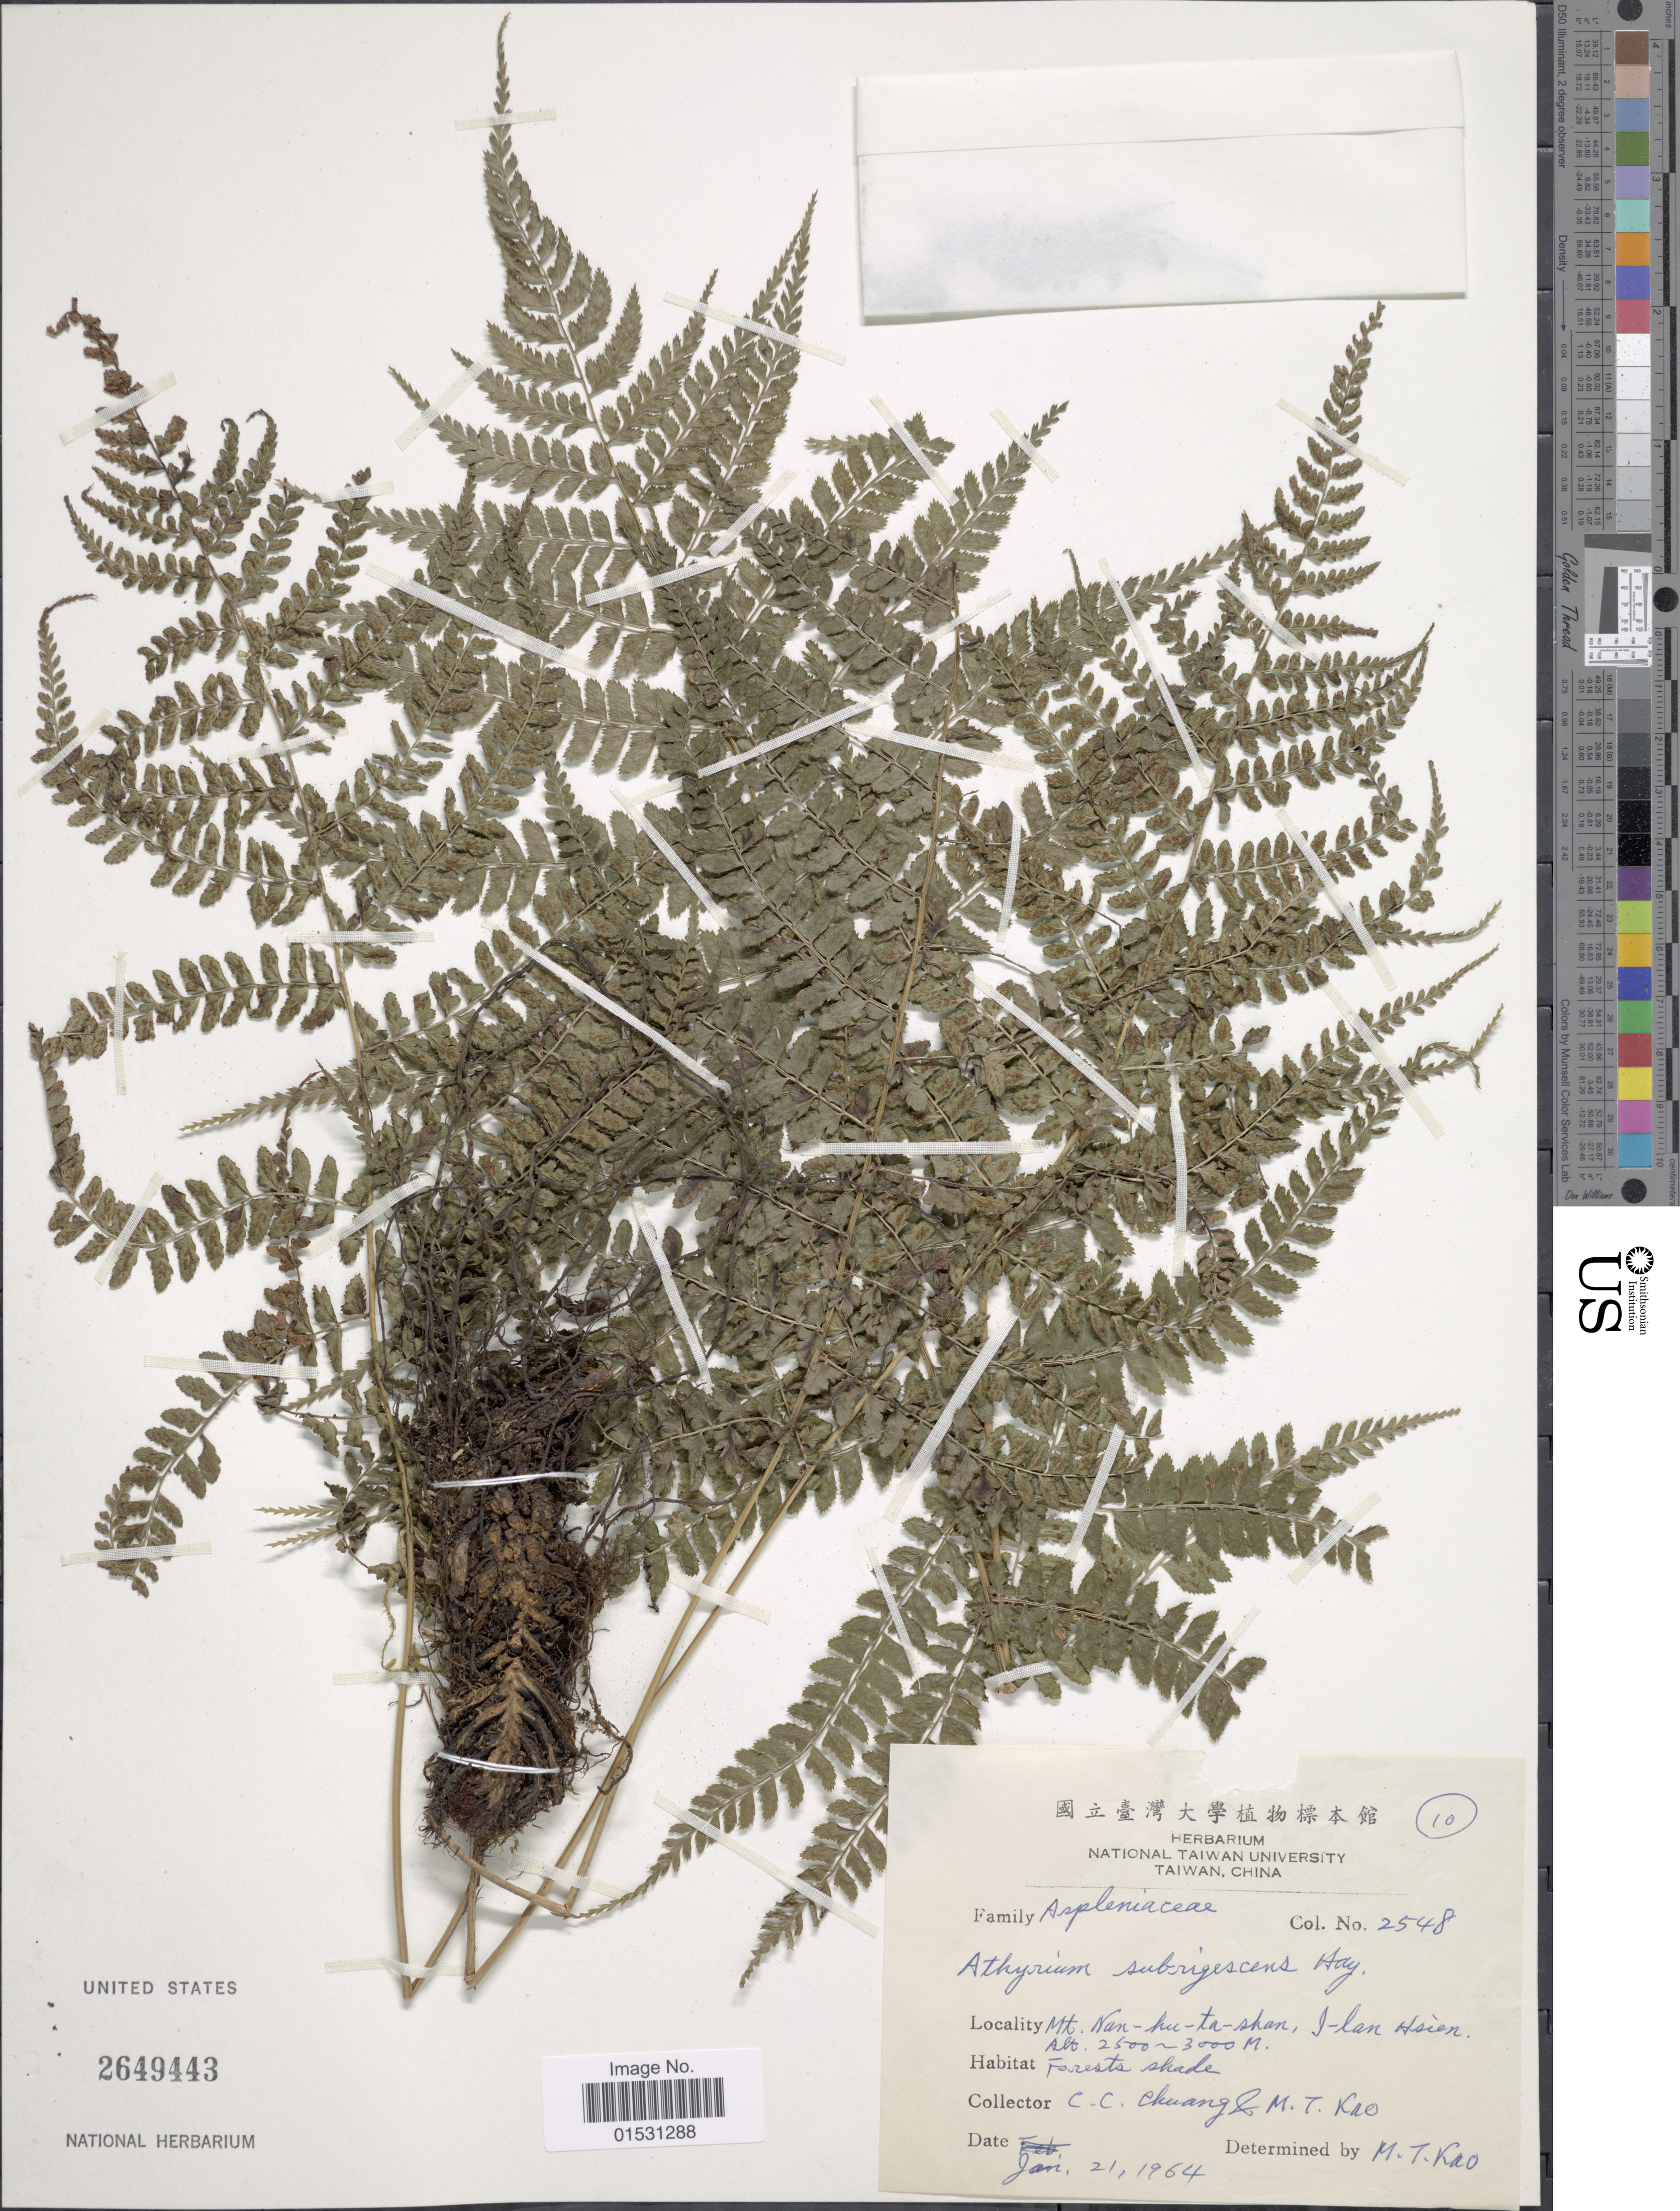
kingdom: Plantae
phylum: Tracheophyta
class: Polypodiopsida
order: Polypodiales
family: Athyriaceae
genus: Athyrium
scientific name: Athyrium subrigescens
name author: Sa. Kurata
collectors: C. C. Chuang & M. T. Kao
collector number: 10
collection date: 1964-01-21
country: Taiwan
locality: Mt. Nan-ku-ta-shan, I-lan Hsien.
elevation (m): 2500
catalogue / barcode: US 2649443